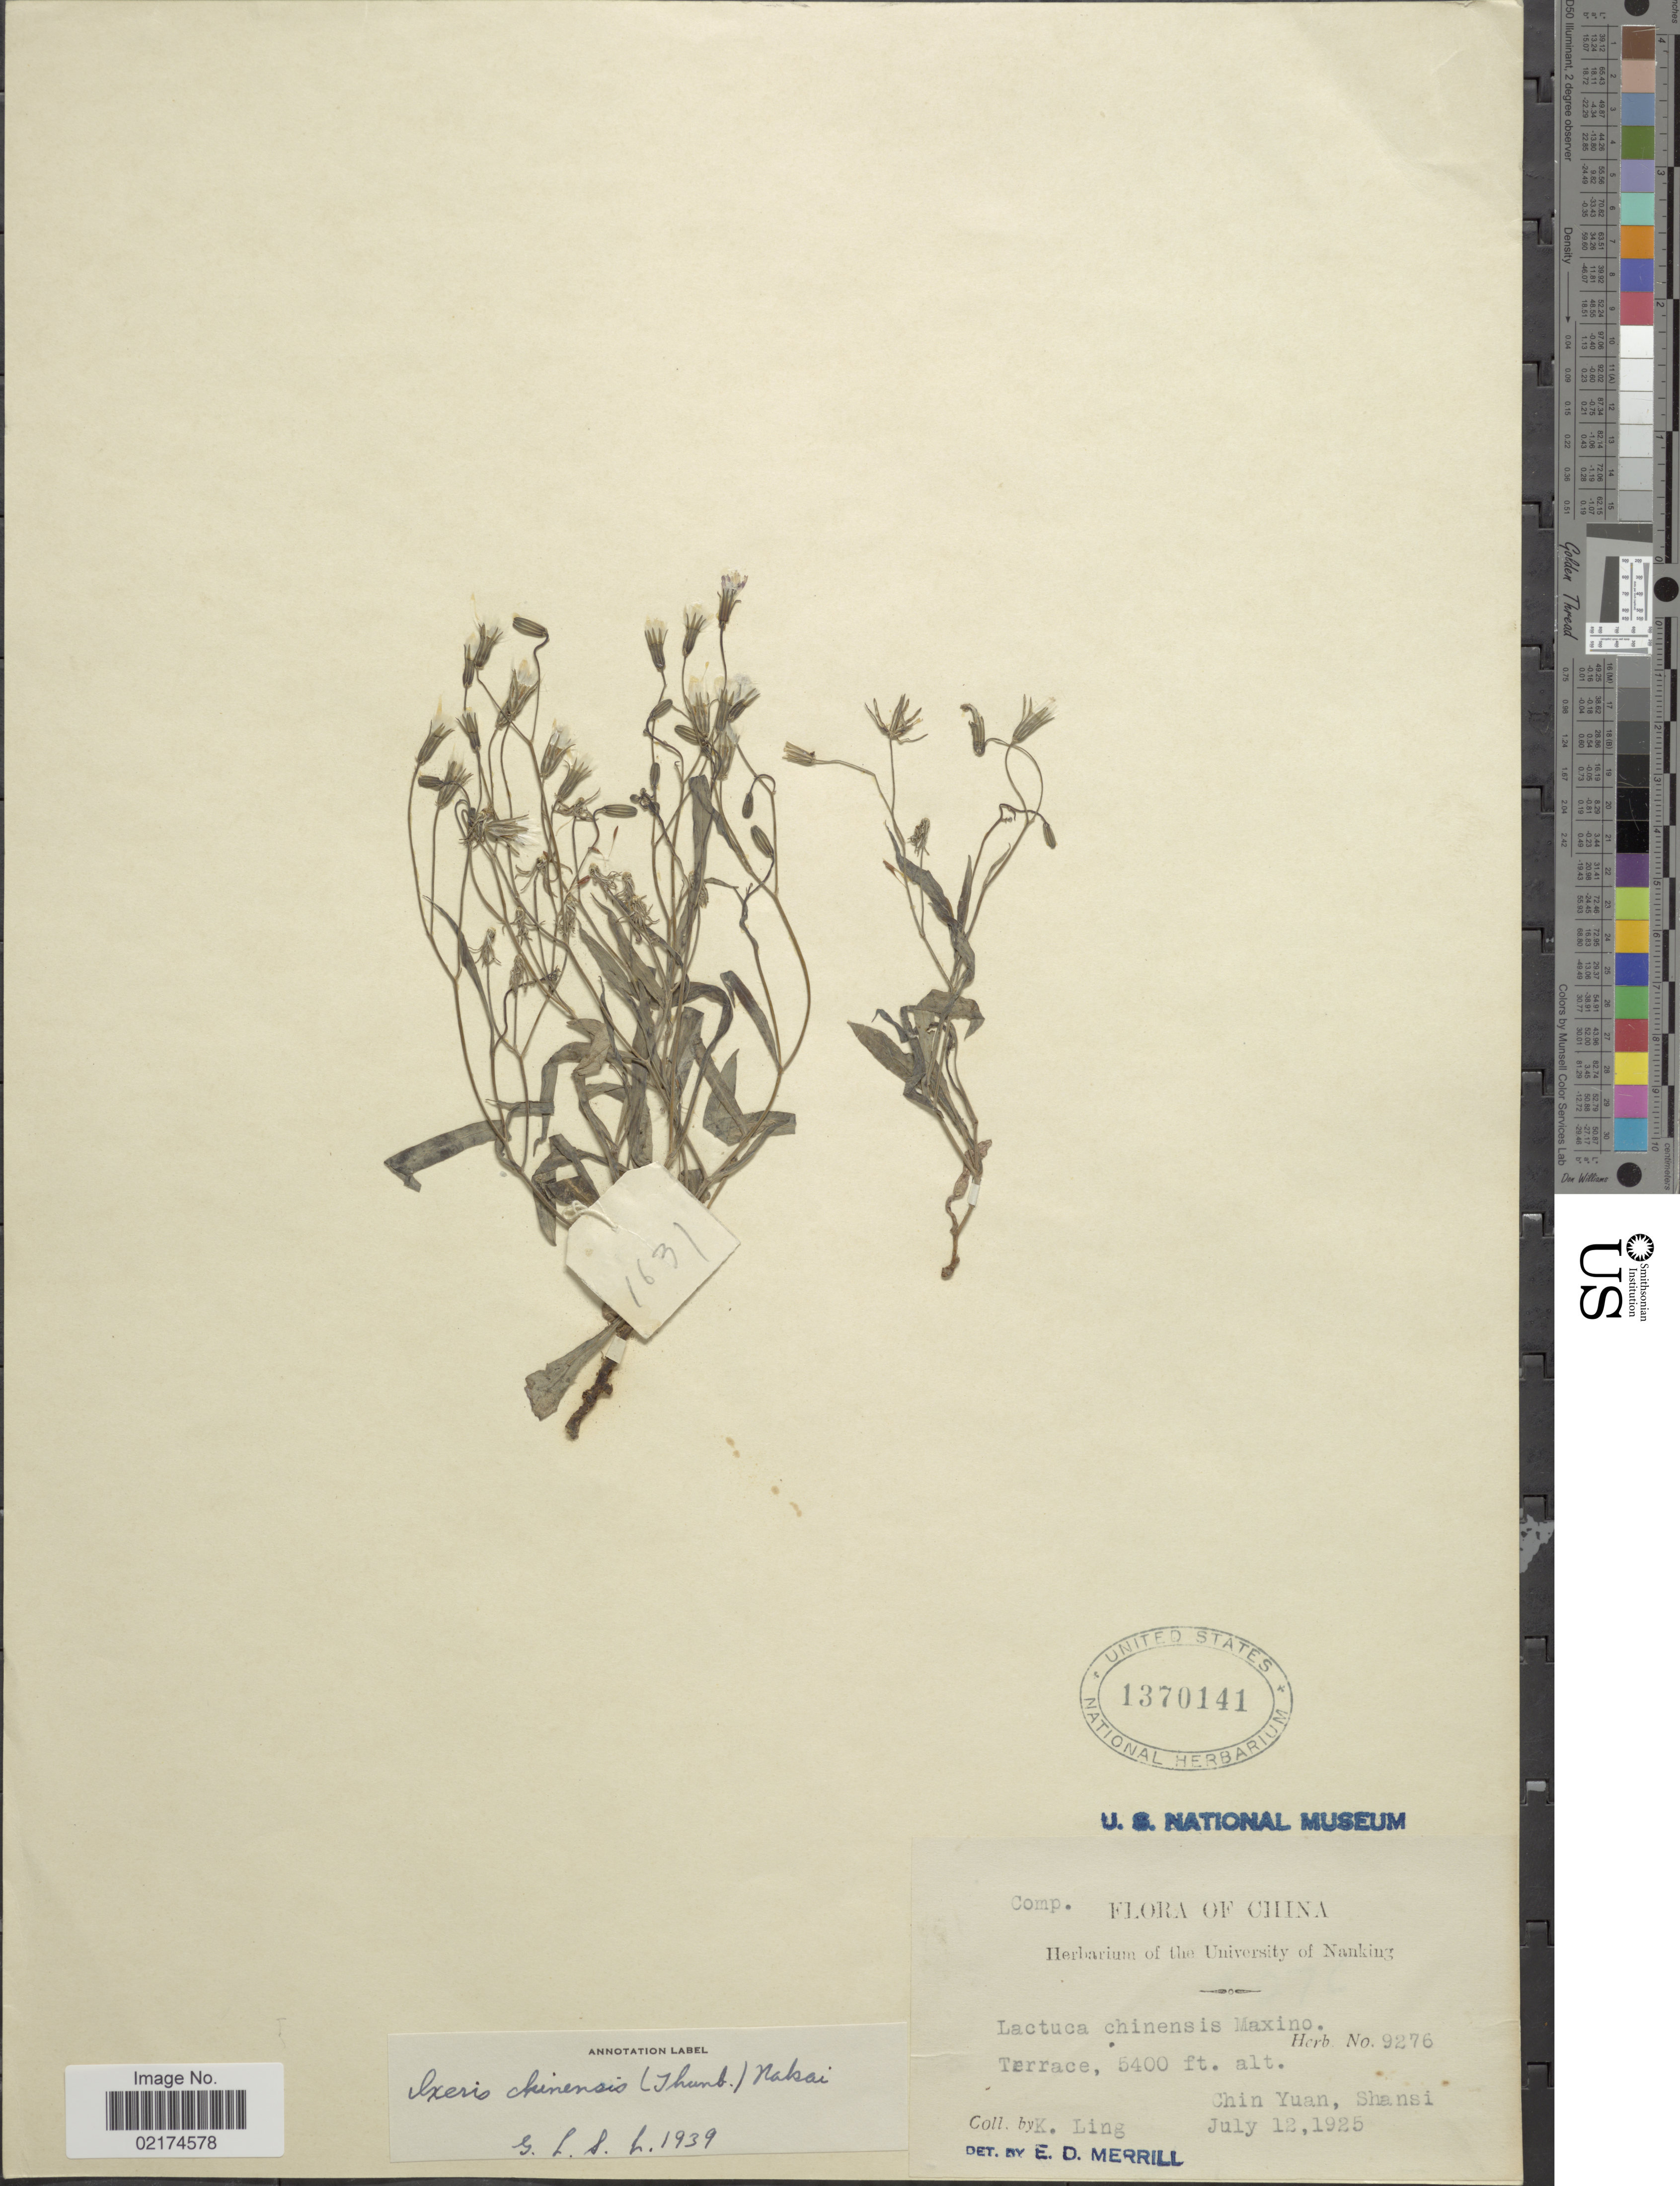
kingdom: Plantae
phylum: Tracheophyta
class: Magnoliopsida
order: Asterales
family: Asteraceae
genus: Ixeris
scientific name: Ixeris chinensis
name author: (Thunb.) Nakai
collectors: K. Ling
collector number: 9276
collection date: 1925-07-12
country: China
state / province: Shanxi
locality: Terrace, Chin Yuan, Shansi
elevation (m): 1646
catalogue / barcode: US 1370141